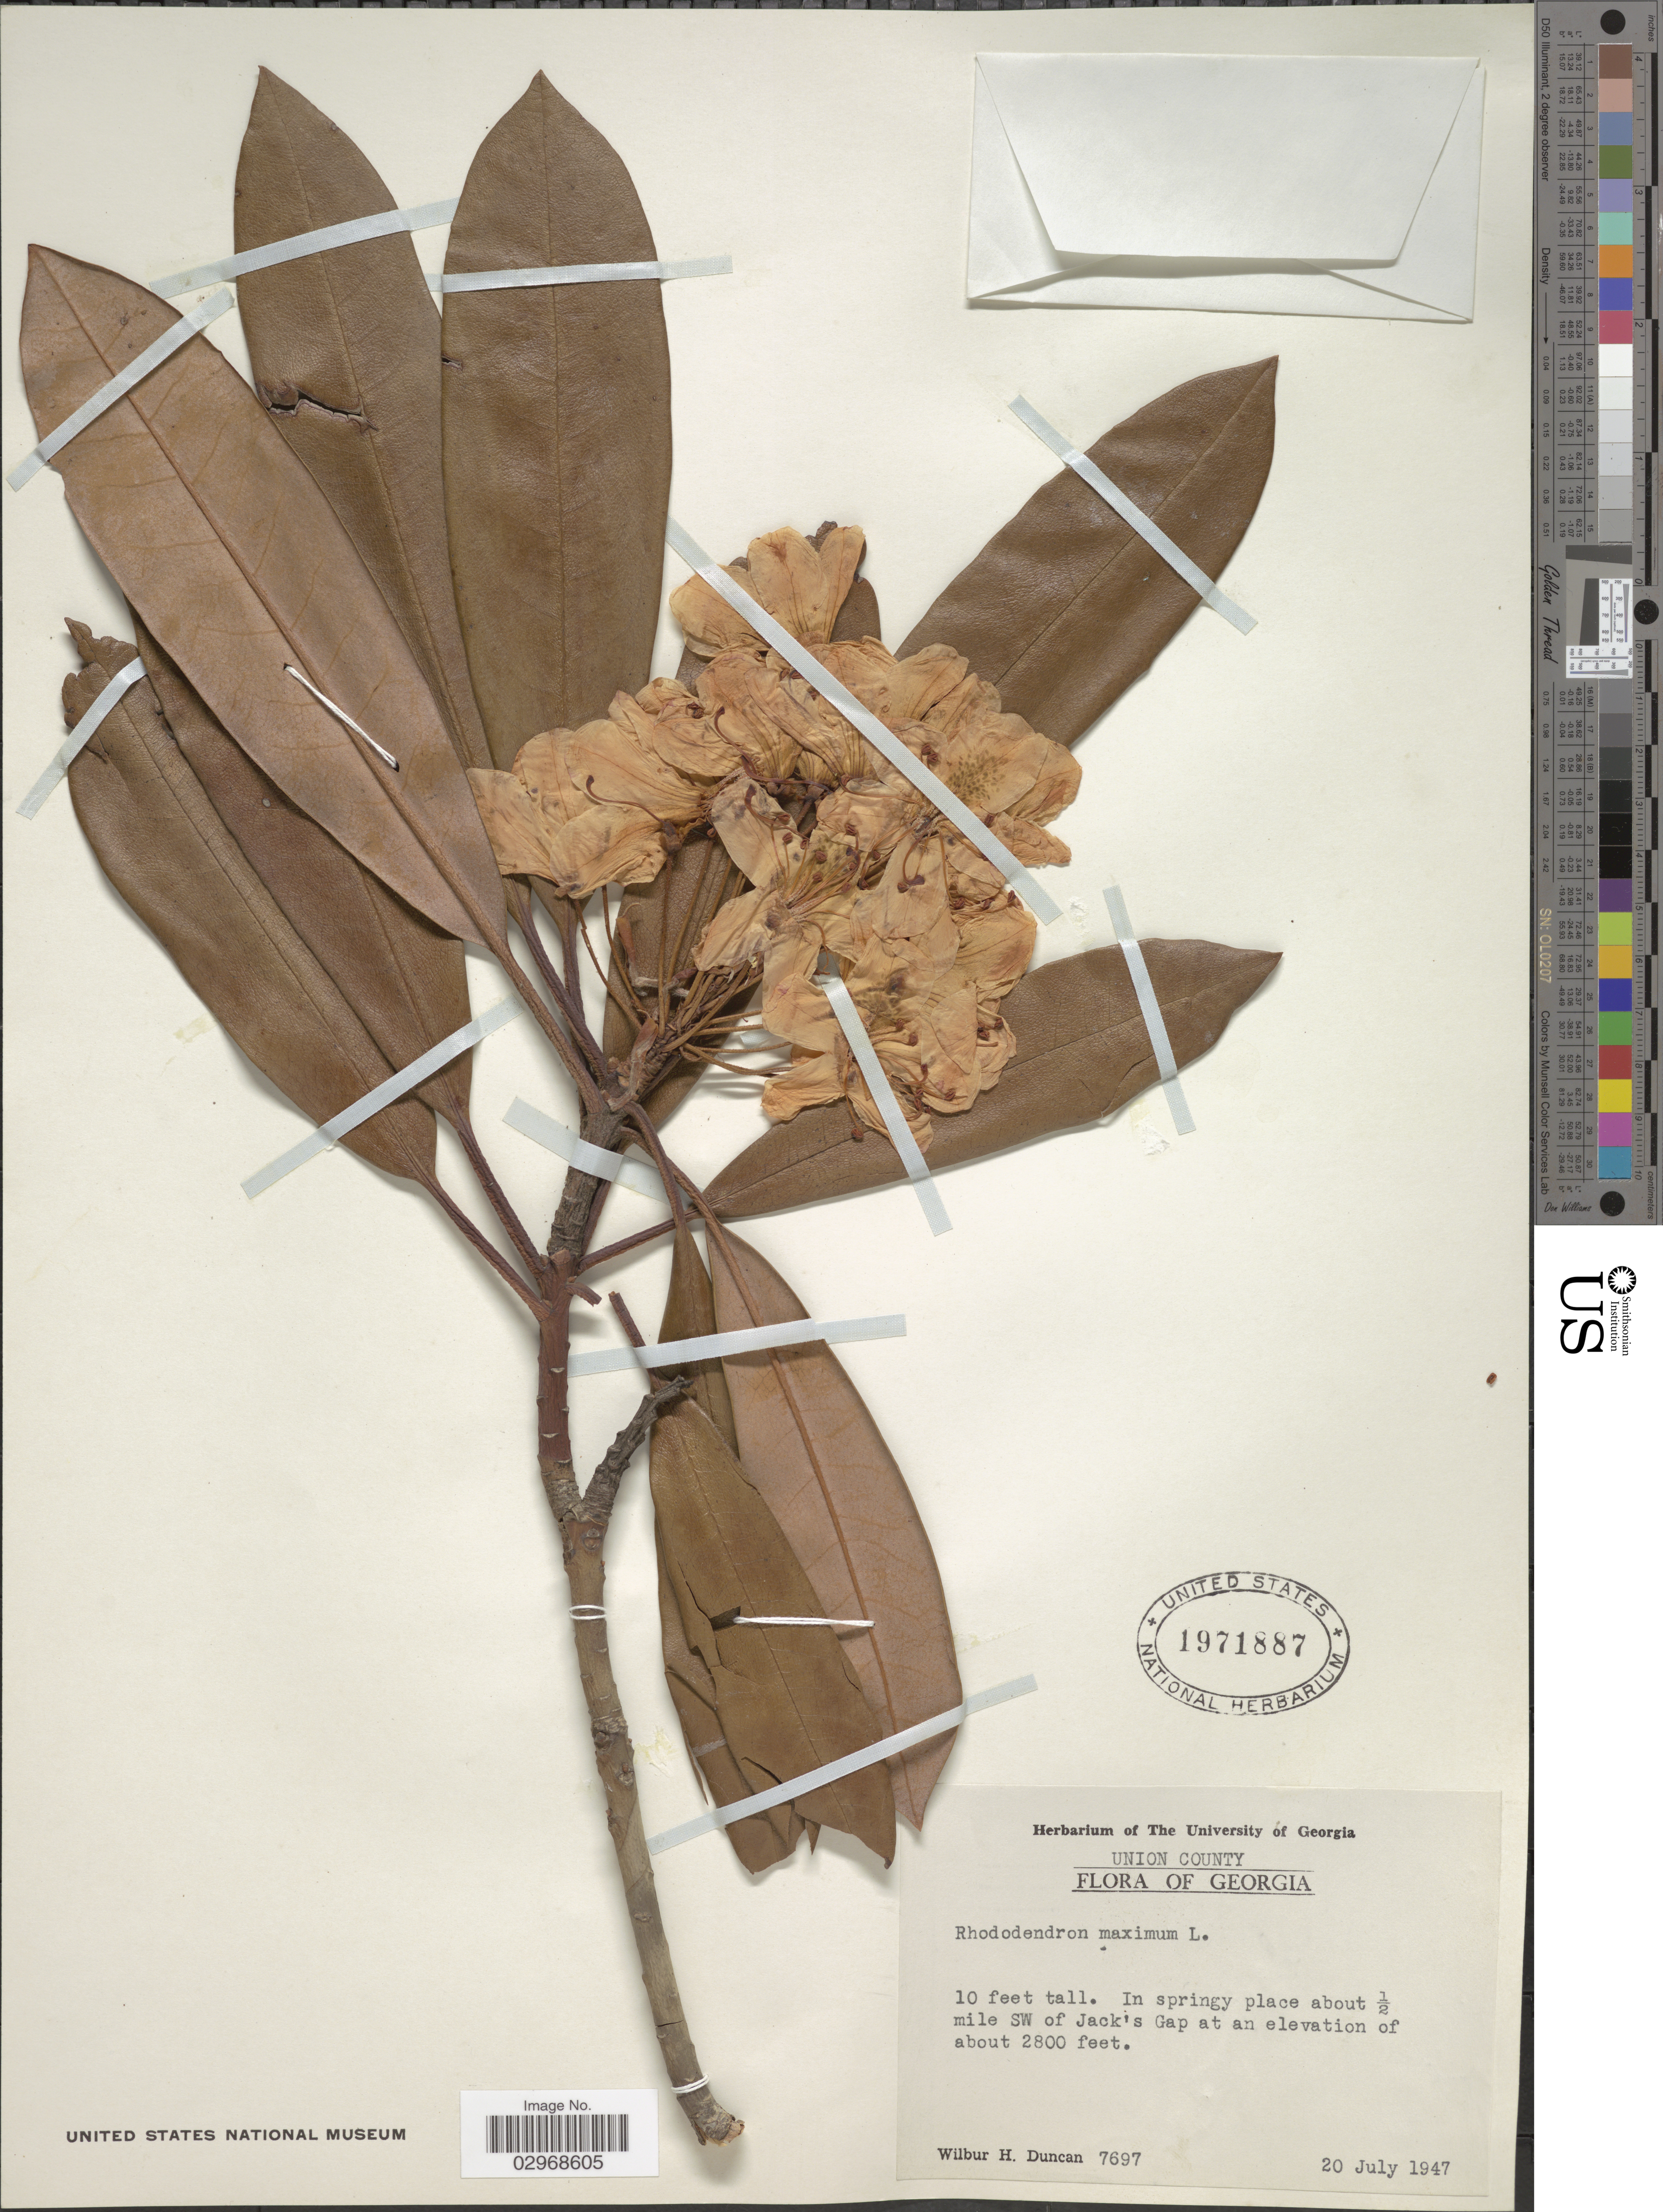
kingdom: Plantae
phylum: Tracheophyta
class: Magnoliopsida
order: Ericales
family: Ericaceae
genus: Rhododendron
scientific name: Rhododendron maximum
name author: L.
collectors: W. H. Duncan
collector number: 7697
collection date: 1947-07-20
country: United States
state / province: Georgia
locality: Union County. In springy place about ½ mile SW of Jack's Gap.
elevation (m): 853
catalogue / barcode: US 1971887